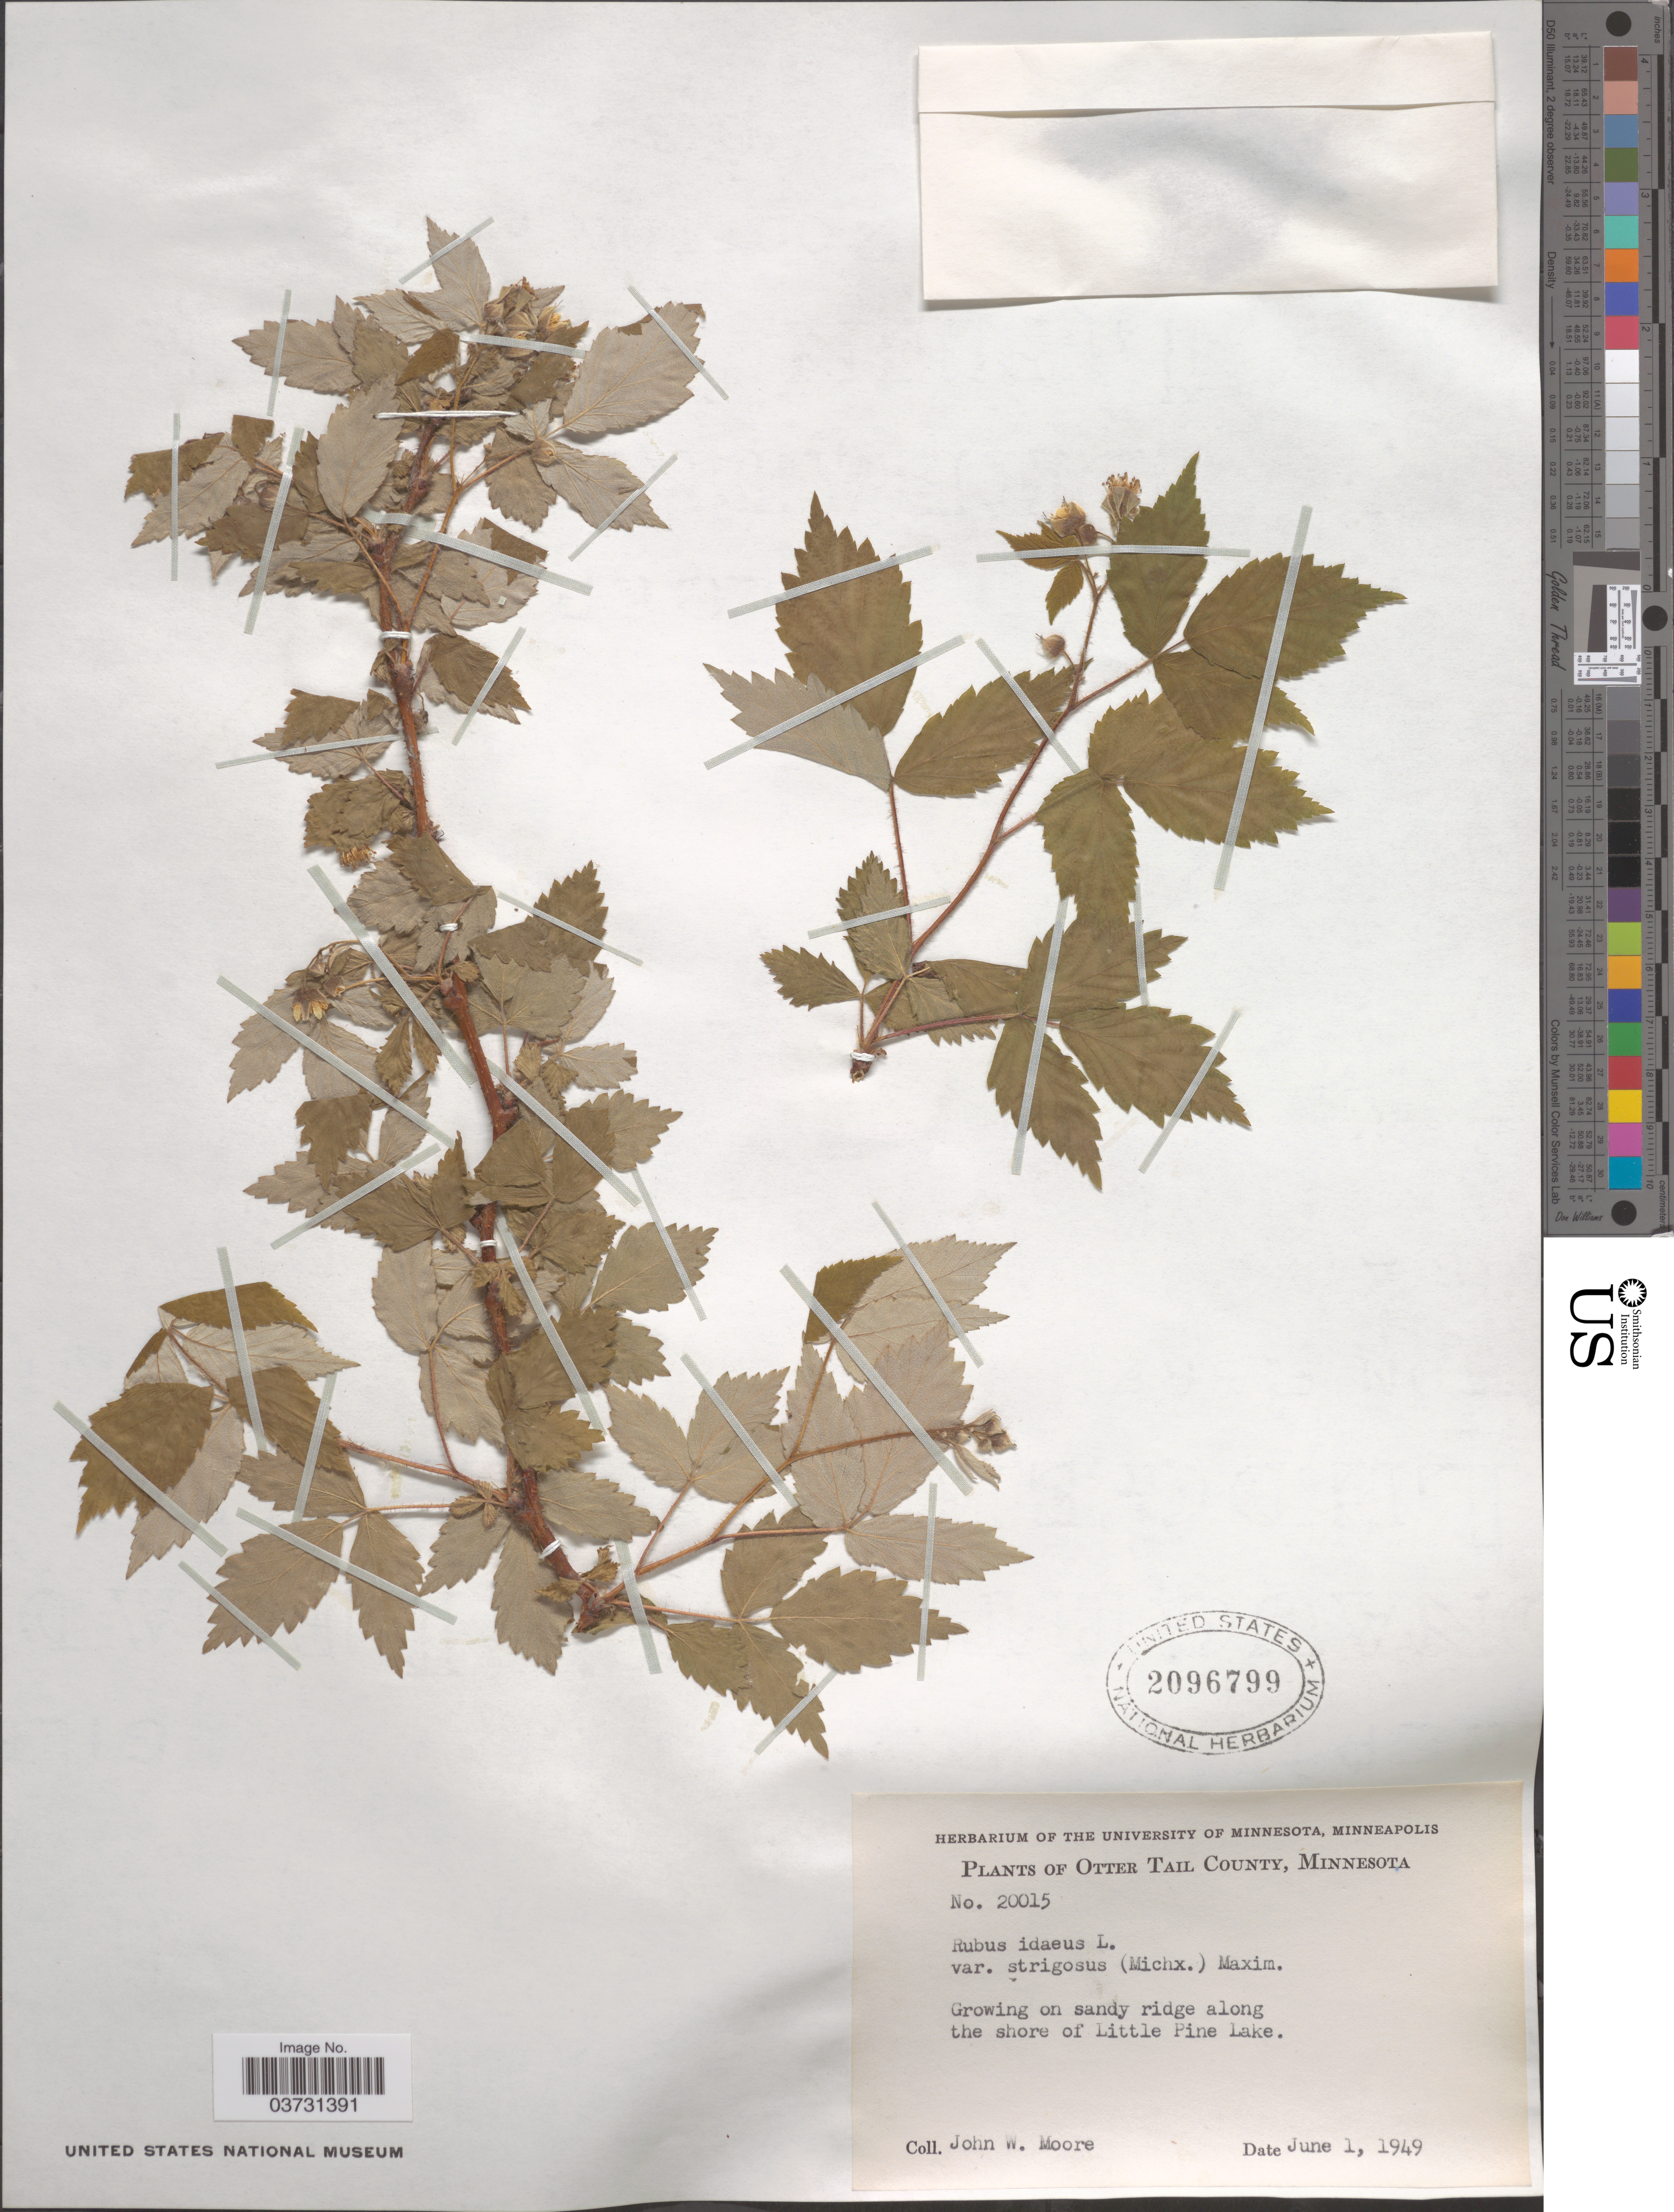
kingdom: Plantae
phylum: Tracheophyta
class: Magnoliopsida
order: Rosales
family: Rosaceae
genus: Rubus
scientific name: Rubus strigosus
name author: Michx.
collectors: J. Moore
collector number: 20015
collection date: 1949-06-01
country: United States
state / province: Minnesota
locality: Otter Tail County. Growing on sandy ridge along the shore of Little Pine Lake.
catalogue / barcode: US 2096799